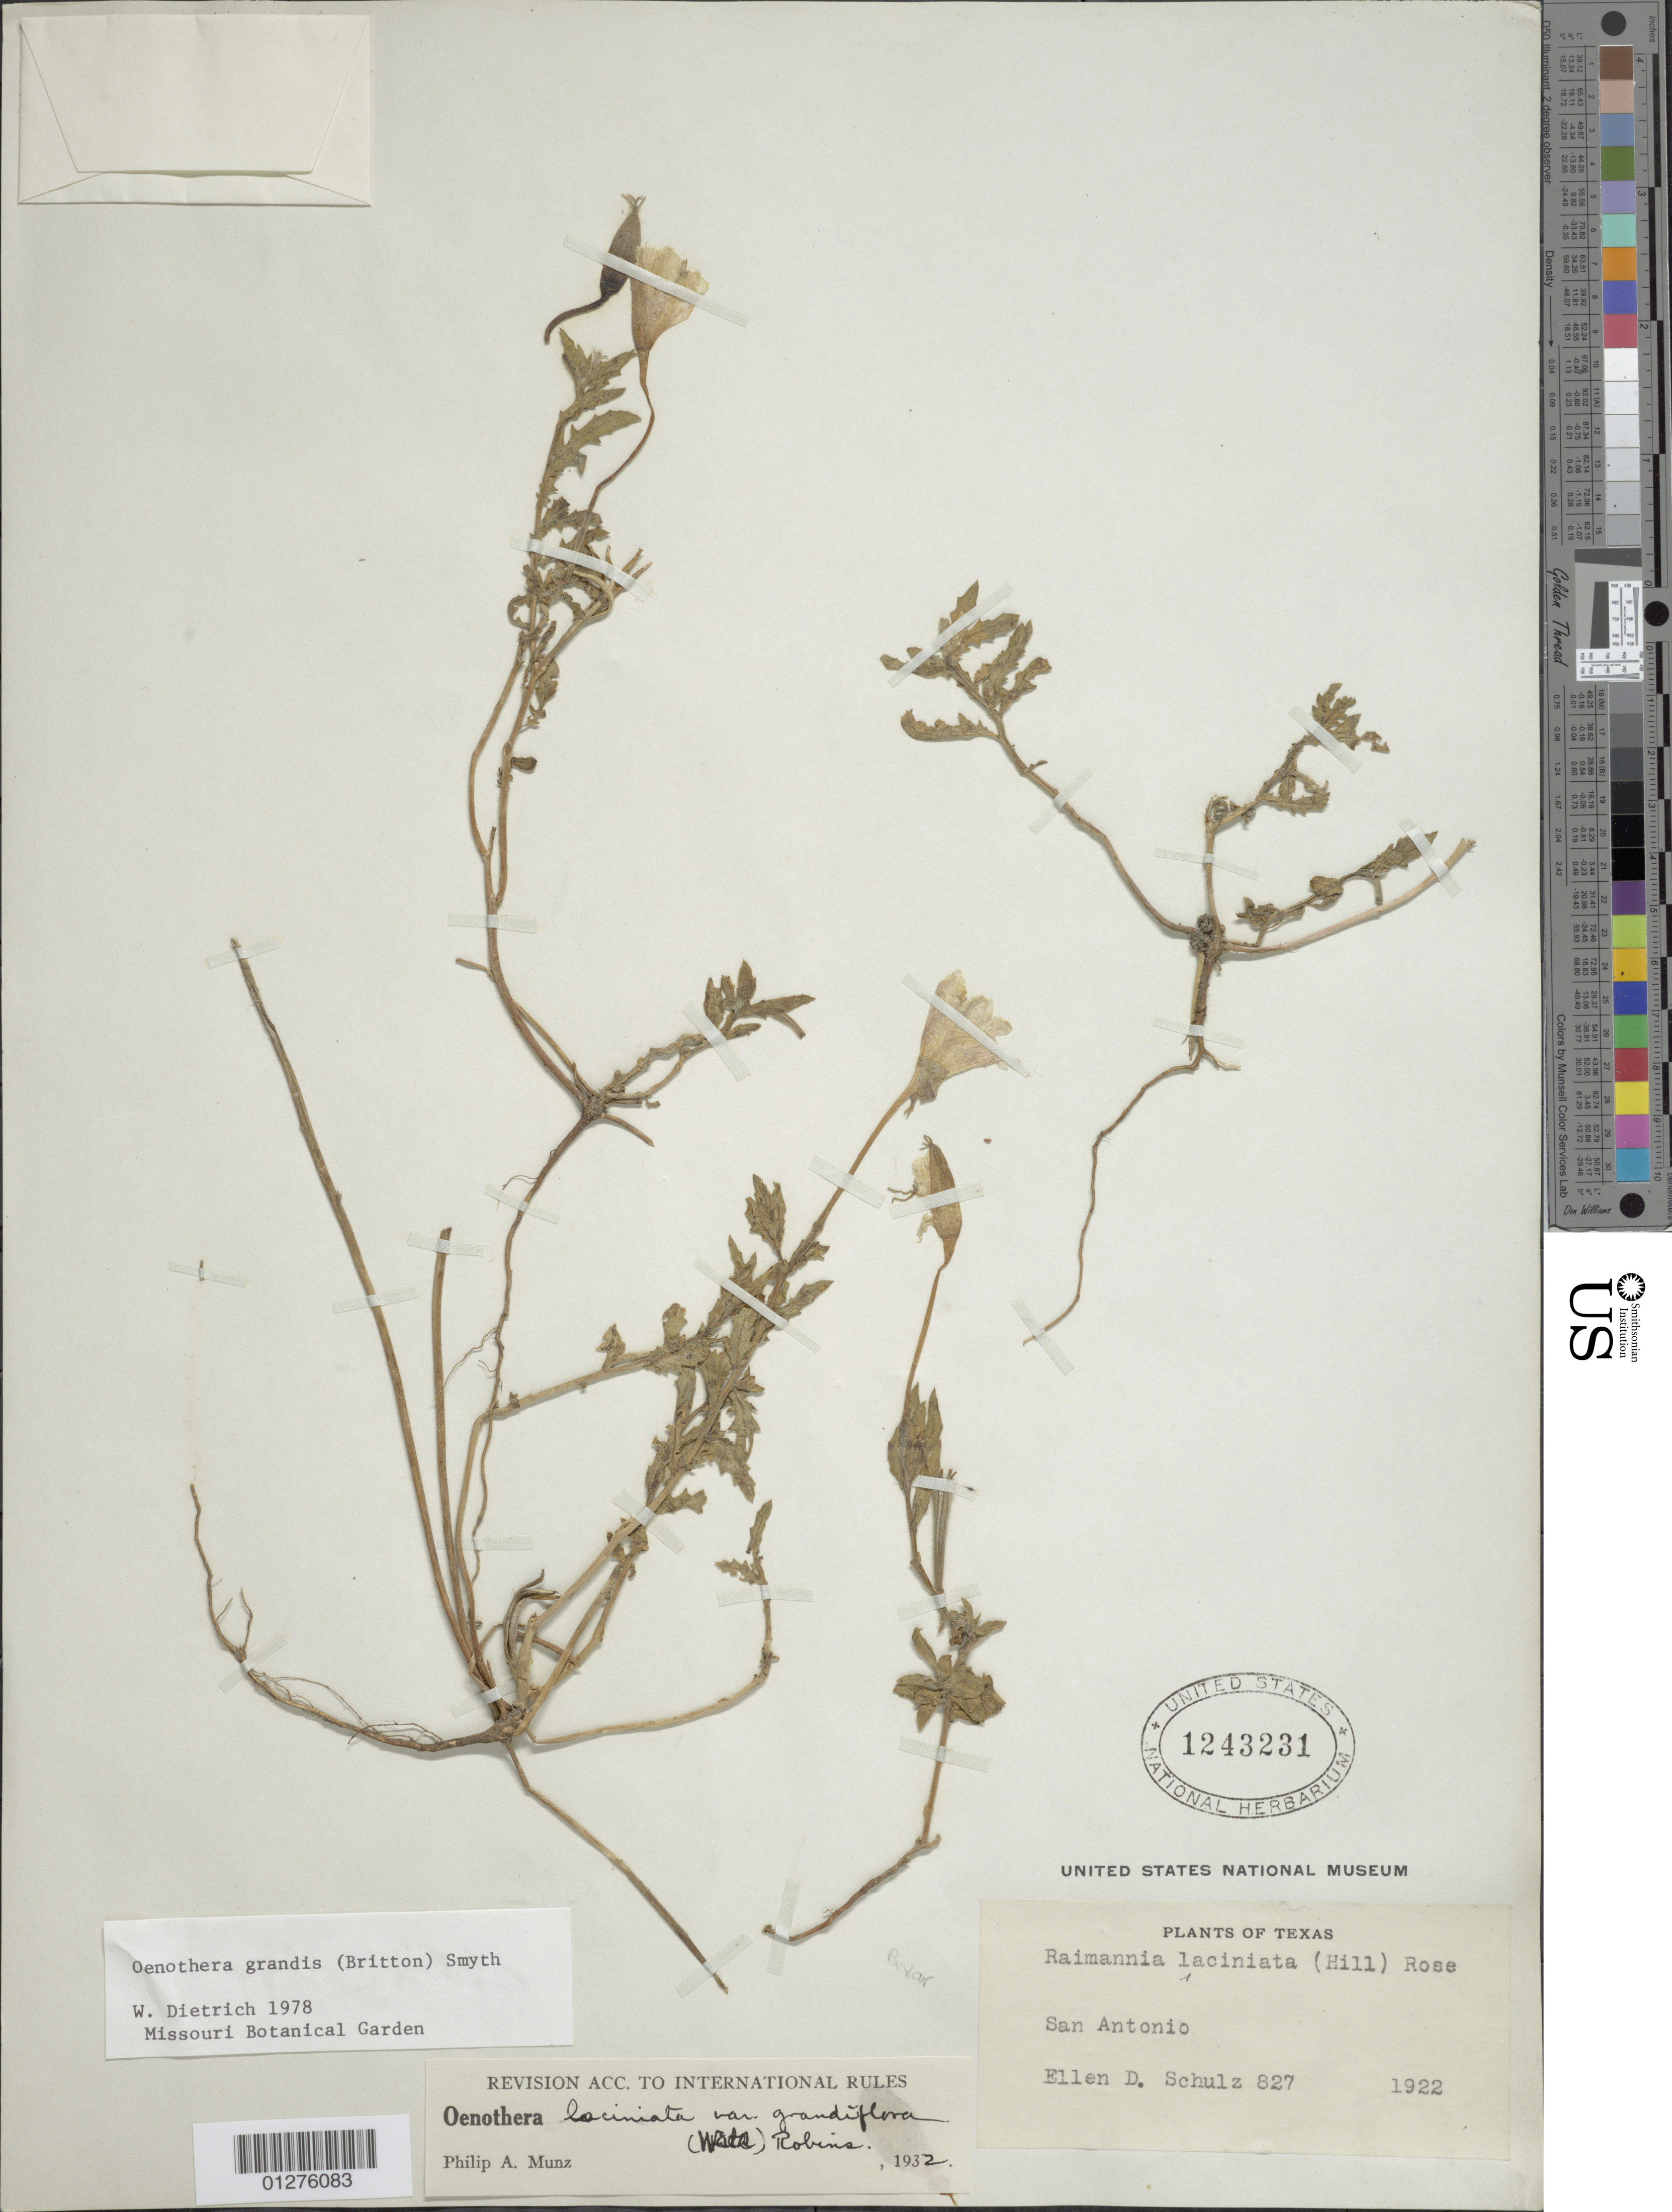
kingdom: Plantae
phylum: Tracheophyta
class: Magnoliopsida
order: Myrtales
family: Onagraceae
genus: Oenothera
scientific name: Oenothera grandis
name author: (Britton) Smyth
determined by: Dietrich, W.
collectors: E. D. Schulz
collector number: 827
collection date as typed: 1922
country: United States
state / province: Texas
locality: San Antonio.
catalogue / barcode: US 1243231